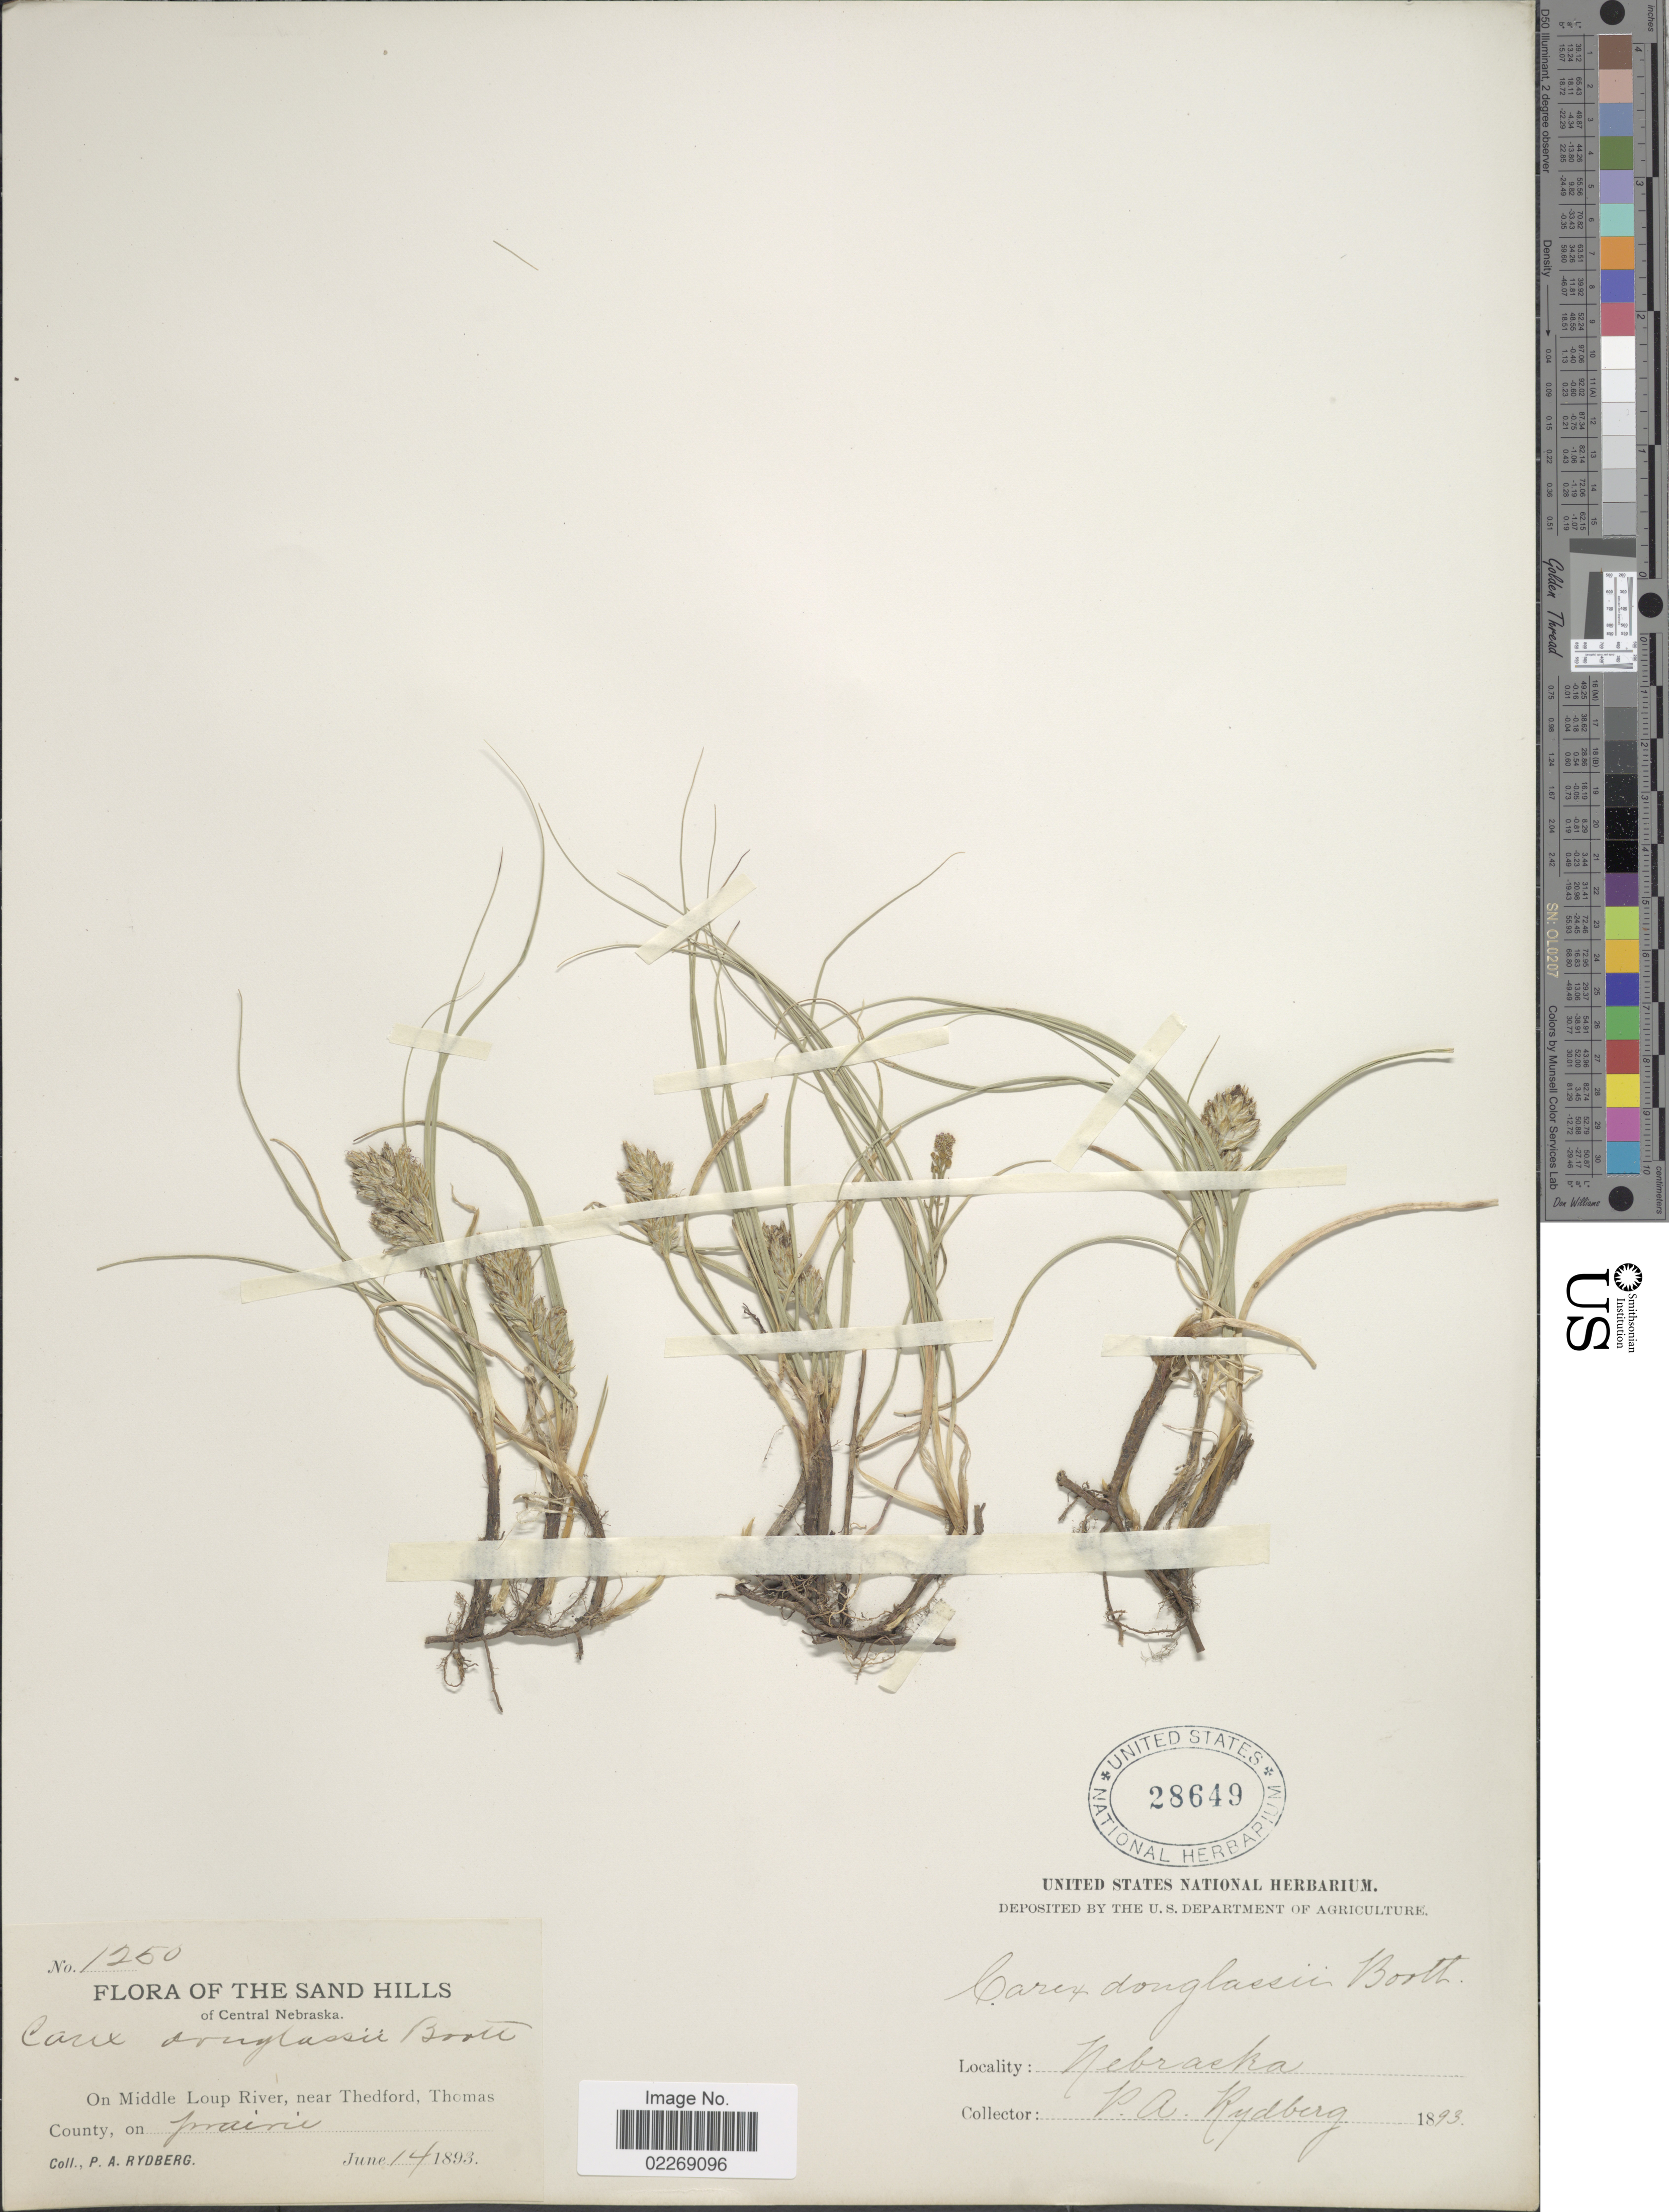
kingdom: Plantae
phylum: Tracheophyta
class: Liliopsida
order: Poales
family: Cyperaceae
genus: Carex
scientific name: Carex douglasii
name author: Boott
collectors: P. A. Rydberg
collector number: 1250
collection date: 1893-06-14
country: United States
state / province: Nebraska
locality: Central Nebraska. Sand Hills. On Middle Loup River, near Thedford, Thomas County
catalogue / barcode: US 28649